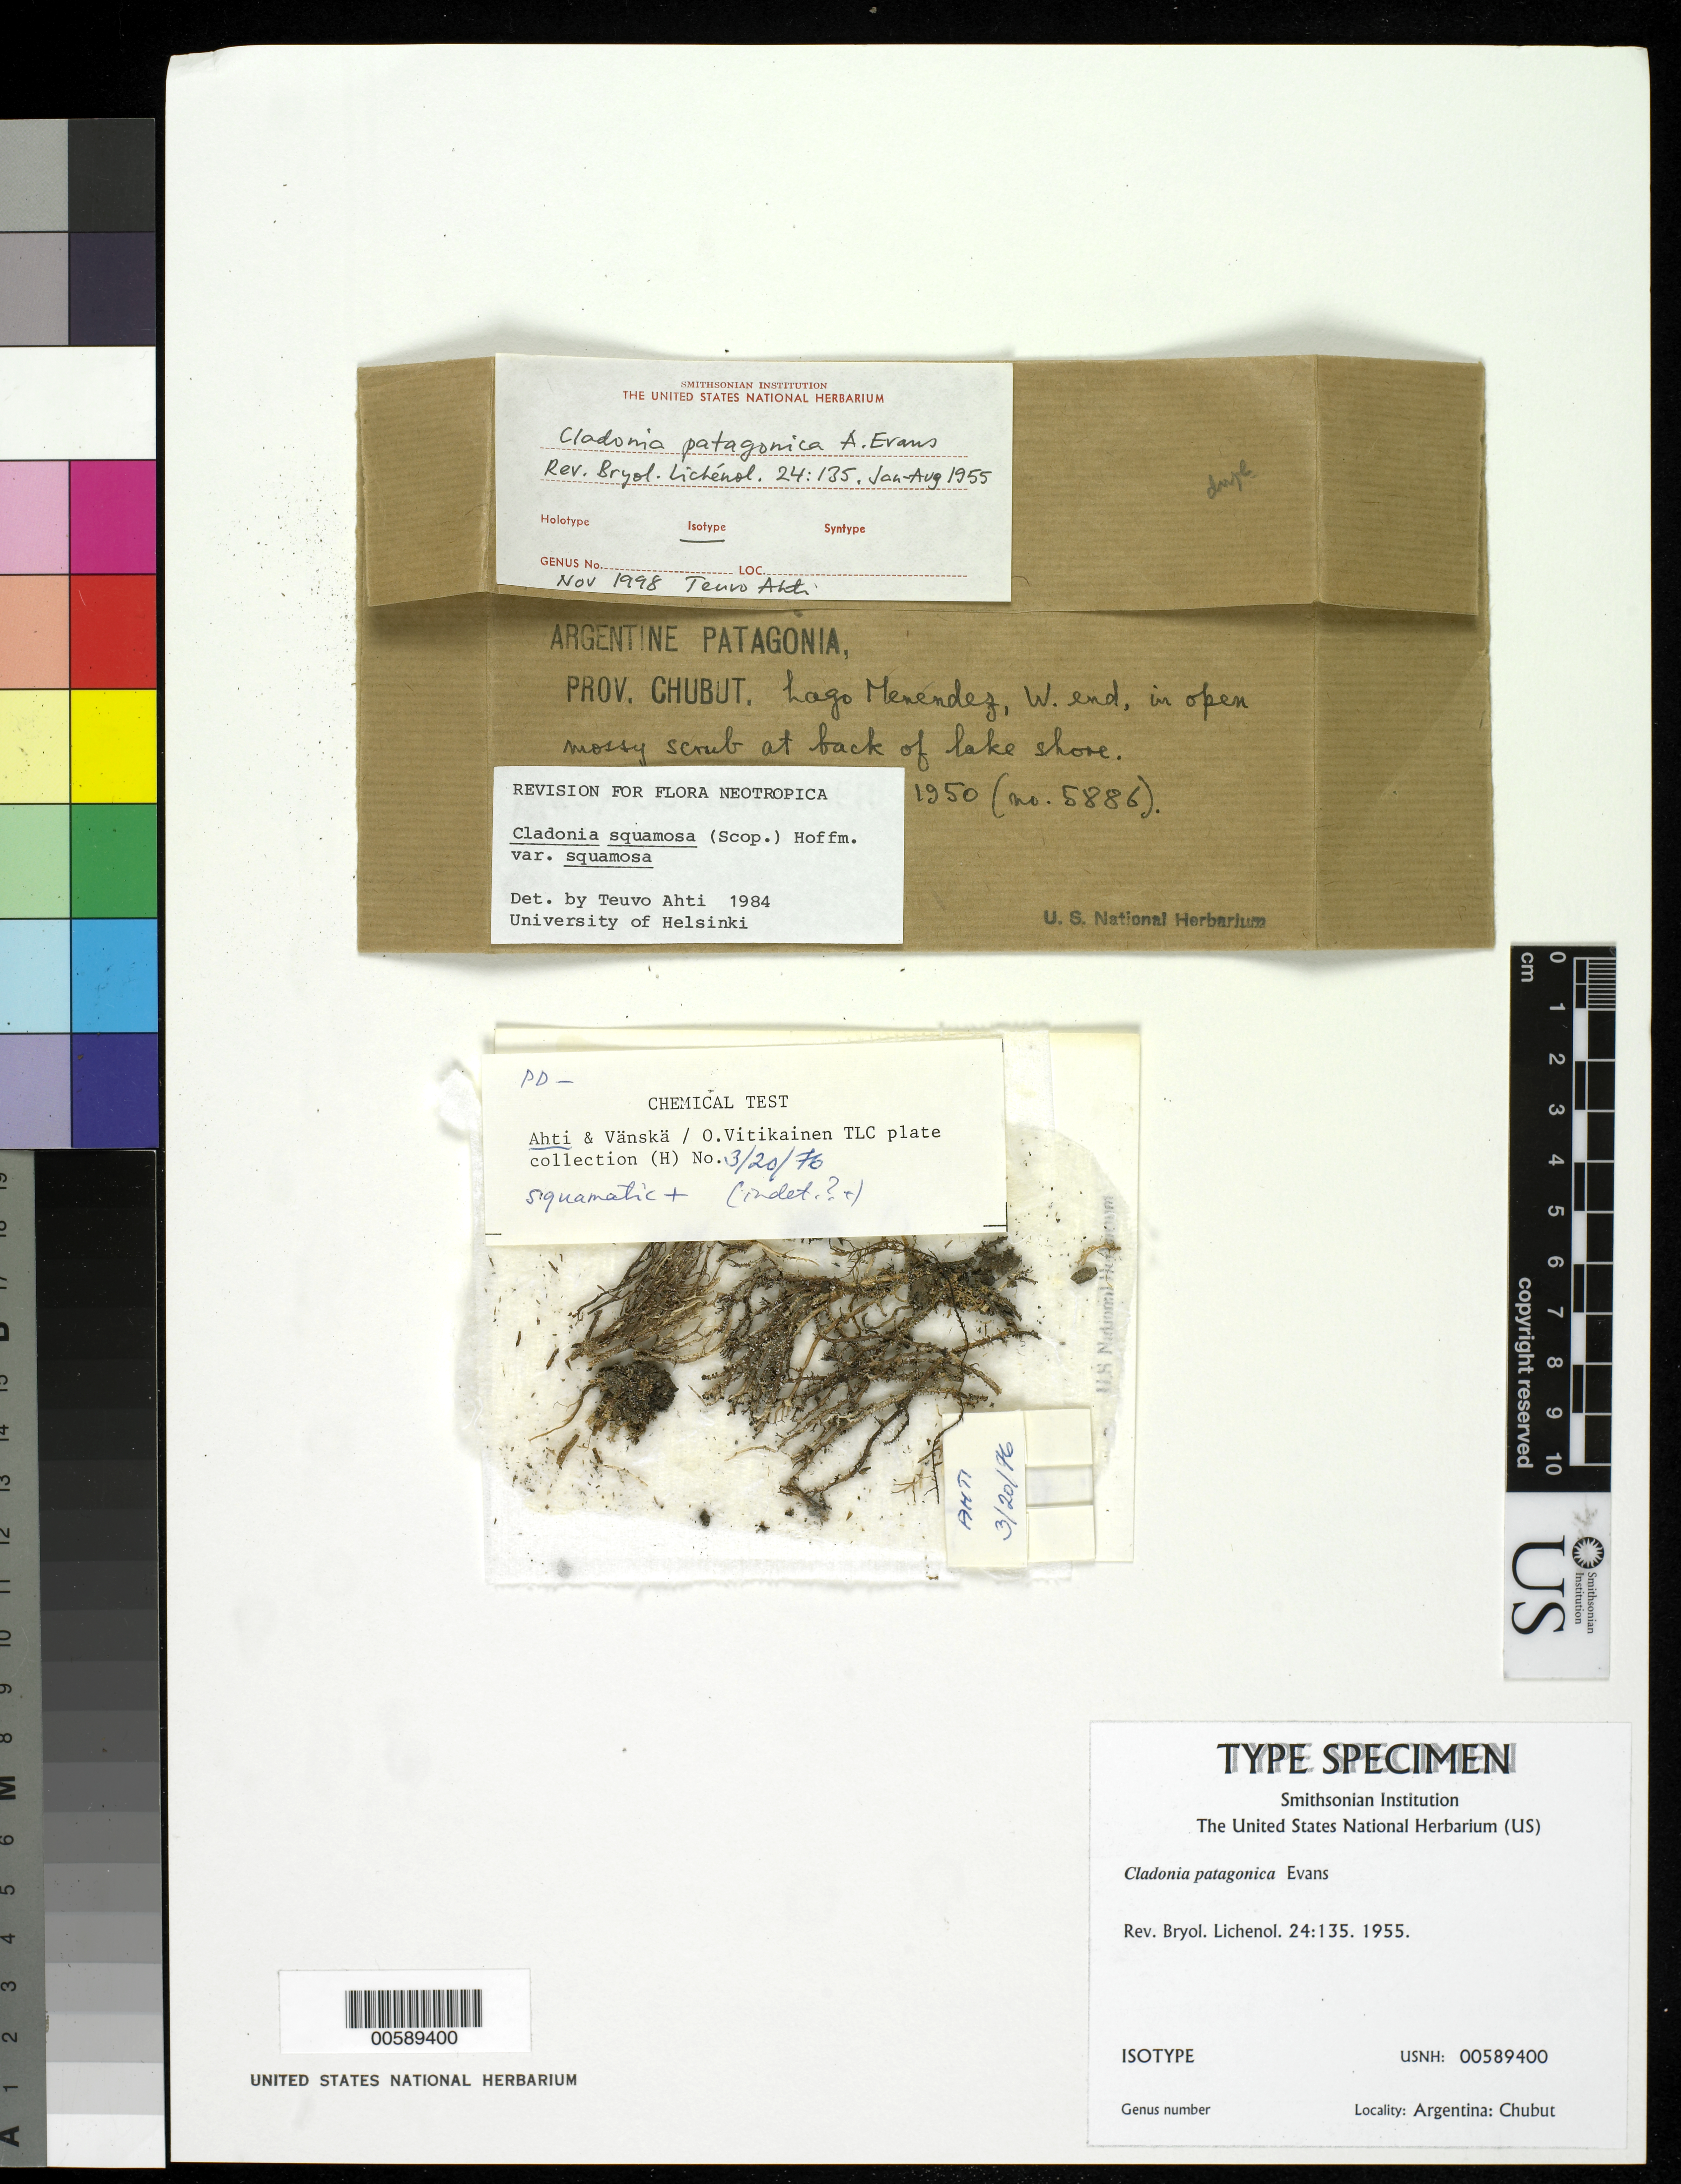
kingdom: Fungi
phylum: Ascomycota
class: Lecanoromycetes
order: Lecanorales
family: Cladoniaceae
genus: Cladonia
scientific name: Cladonia patagonica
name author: A. Evans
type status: Isotype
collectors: I. M. Lamb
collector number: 5886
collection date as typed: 02 Feb 1950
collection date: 1950-02-02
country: Argentina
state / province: Chubut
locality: Patagonia, Lago Menendez, W end in open mossy scrub at back of lake shore.